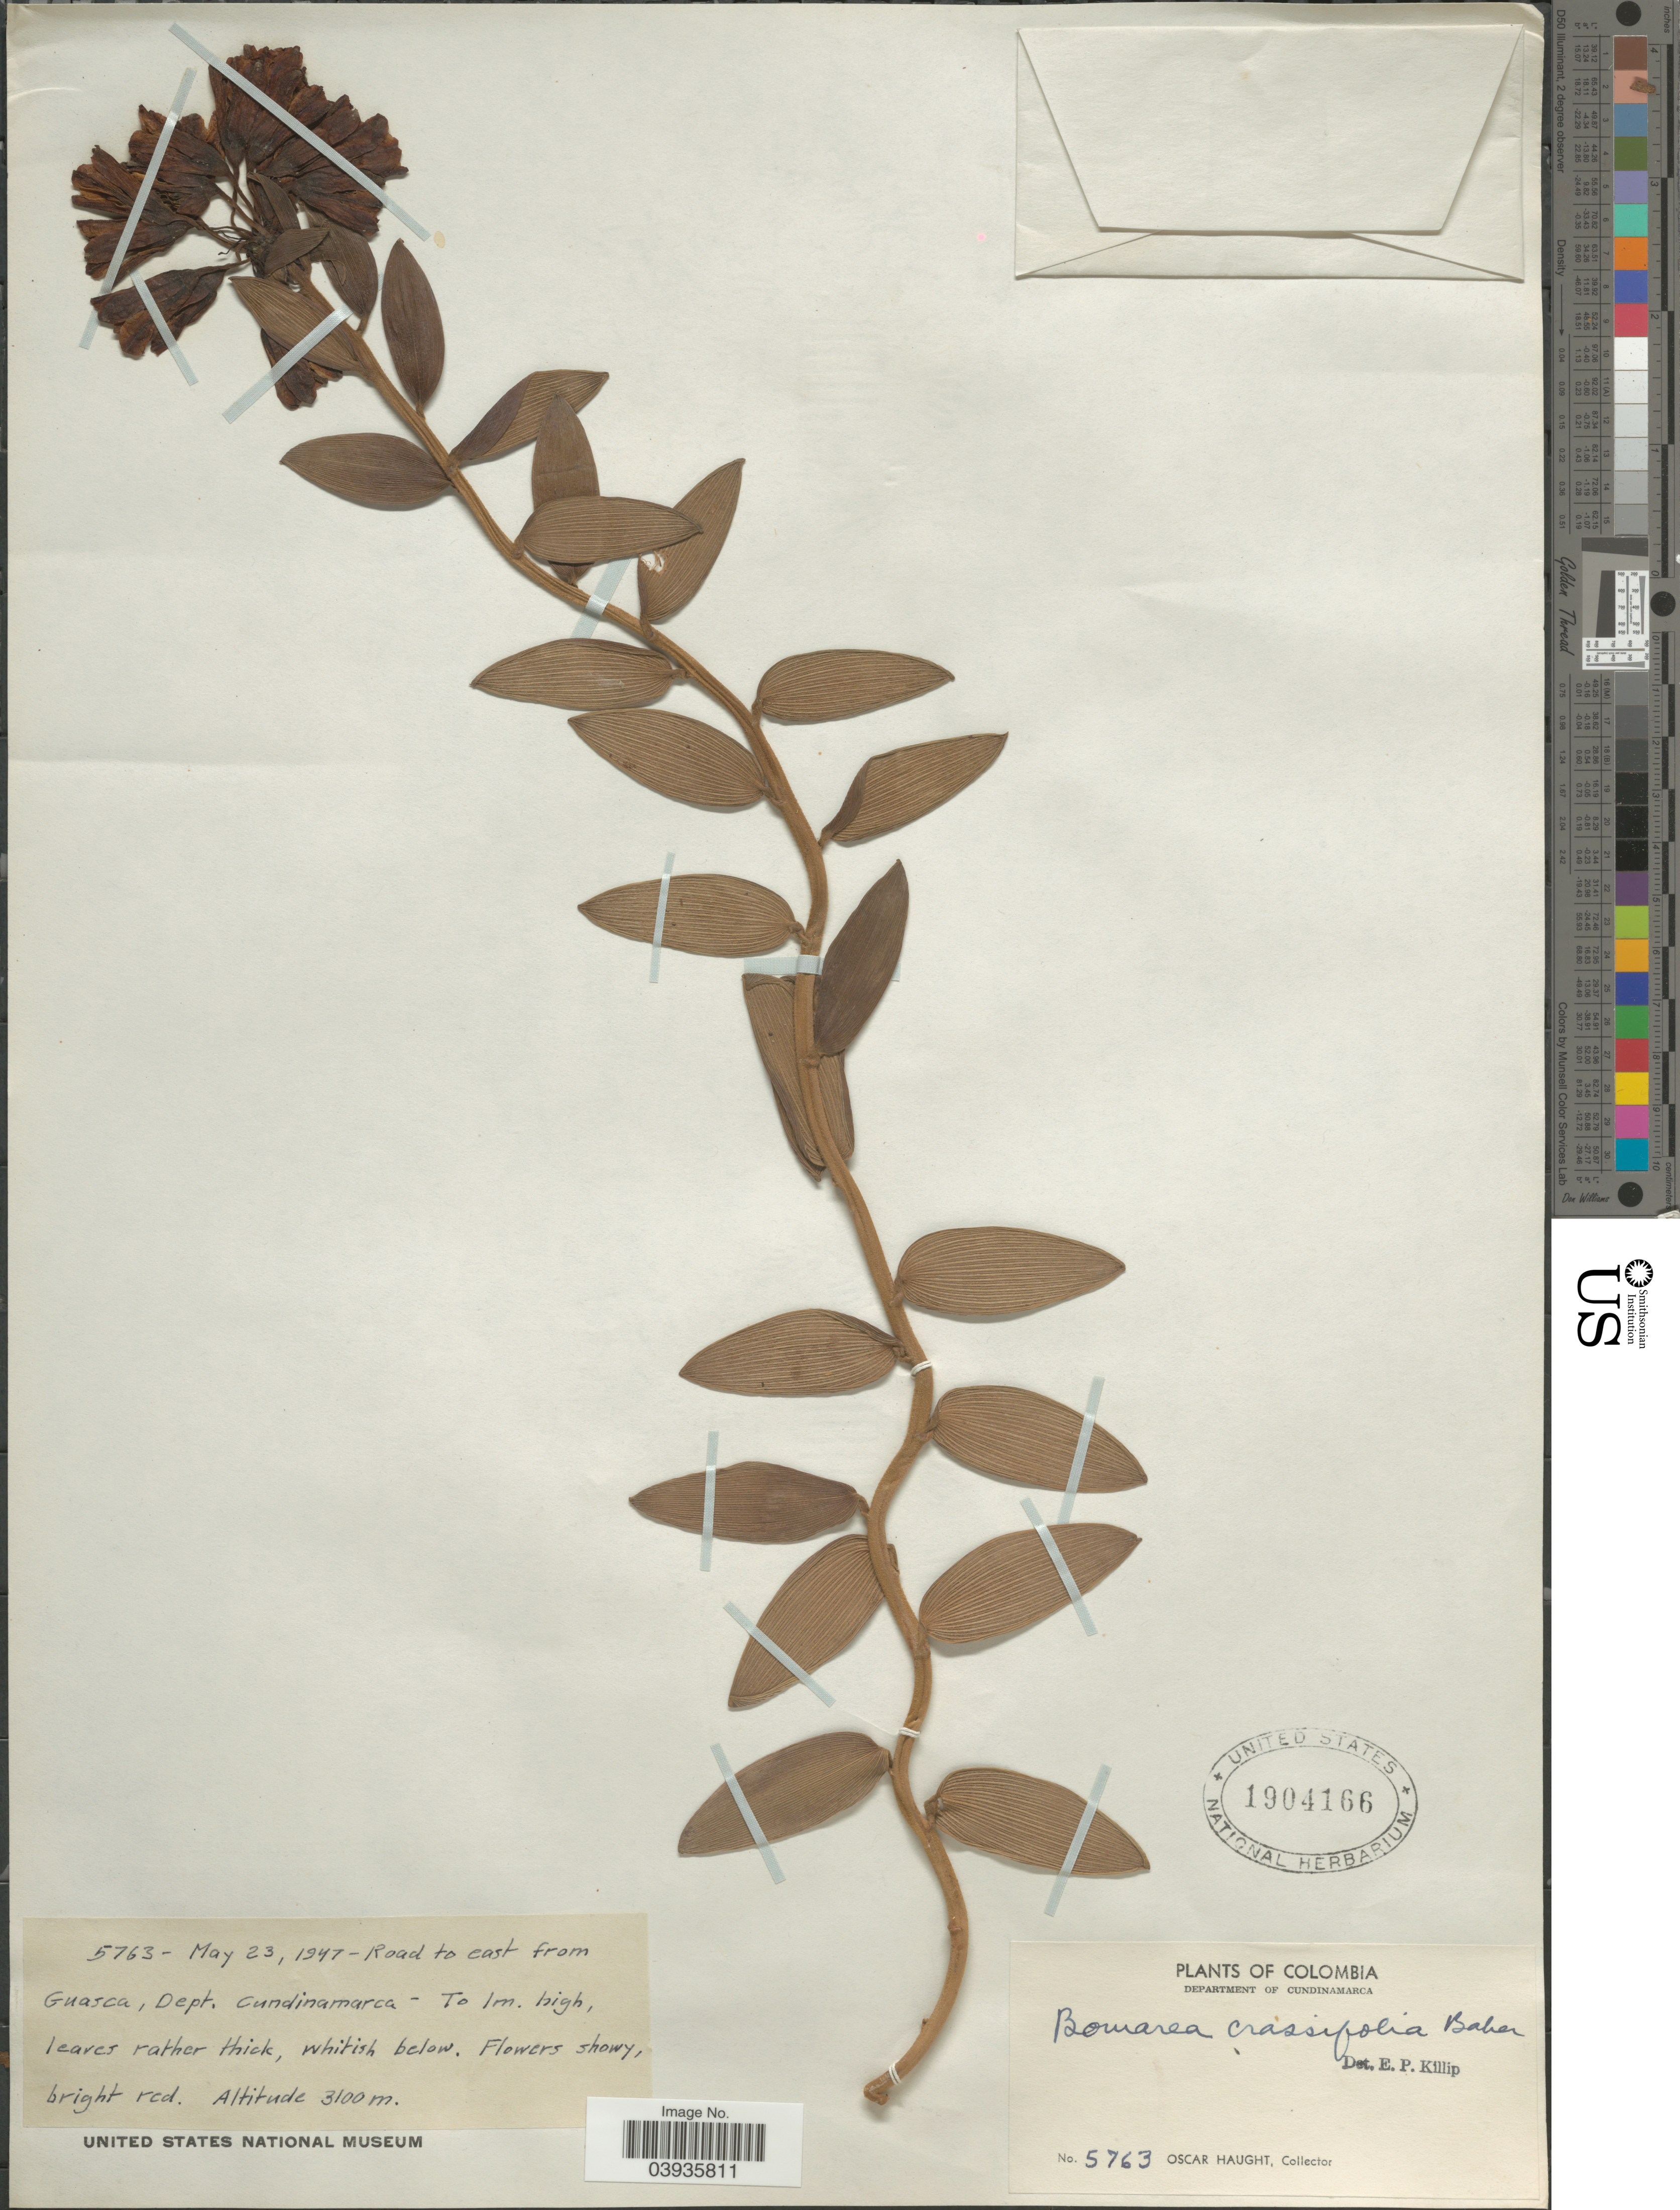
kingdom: Plantae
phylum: Tracheophyta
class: Liliopsida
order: Liliales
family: Alstroemeriaceae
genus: Bomarea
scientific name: Bomarea crassifolia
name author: Baker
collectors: O. L. Haught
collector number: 5763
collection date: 1947-05-23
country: Colombia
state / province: Cundinamarca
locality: Road to east from Guasca, Department of Cundinamarca.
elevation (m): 3100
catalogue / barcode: US 1904166